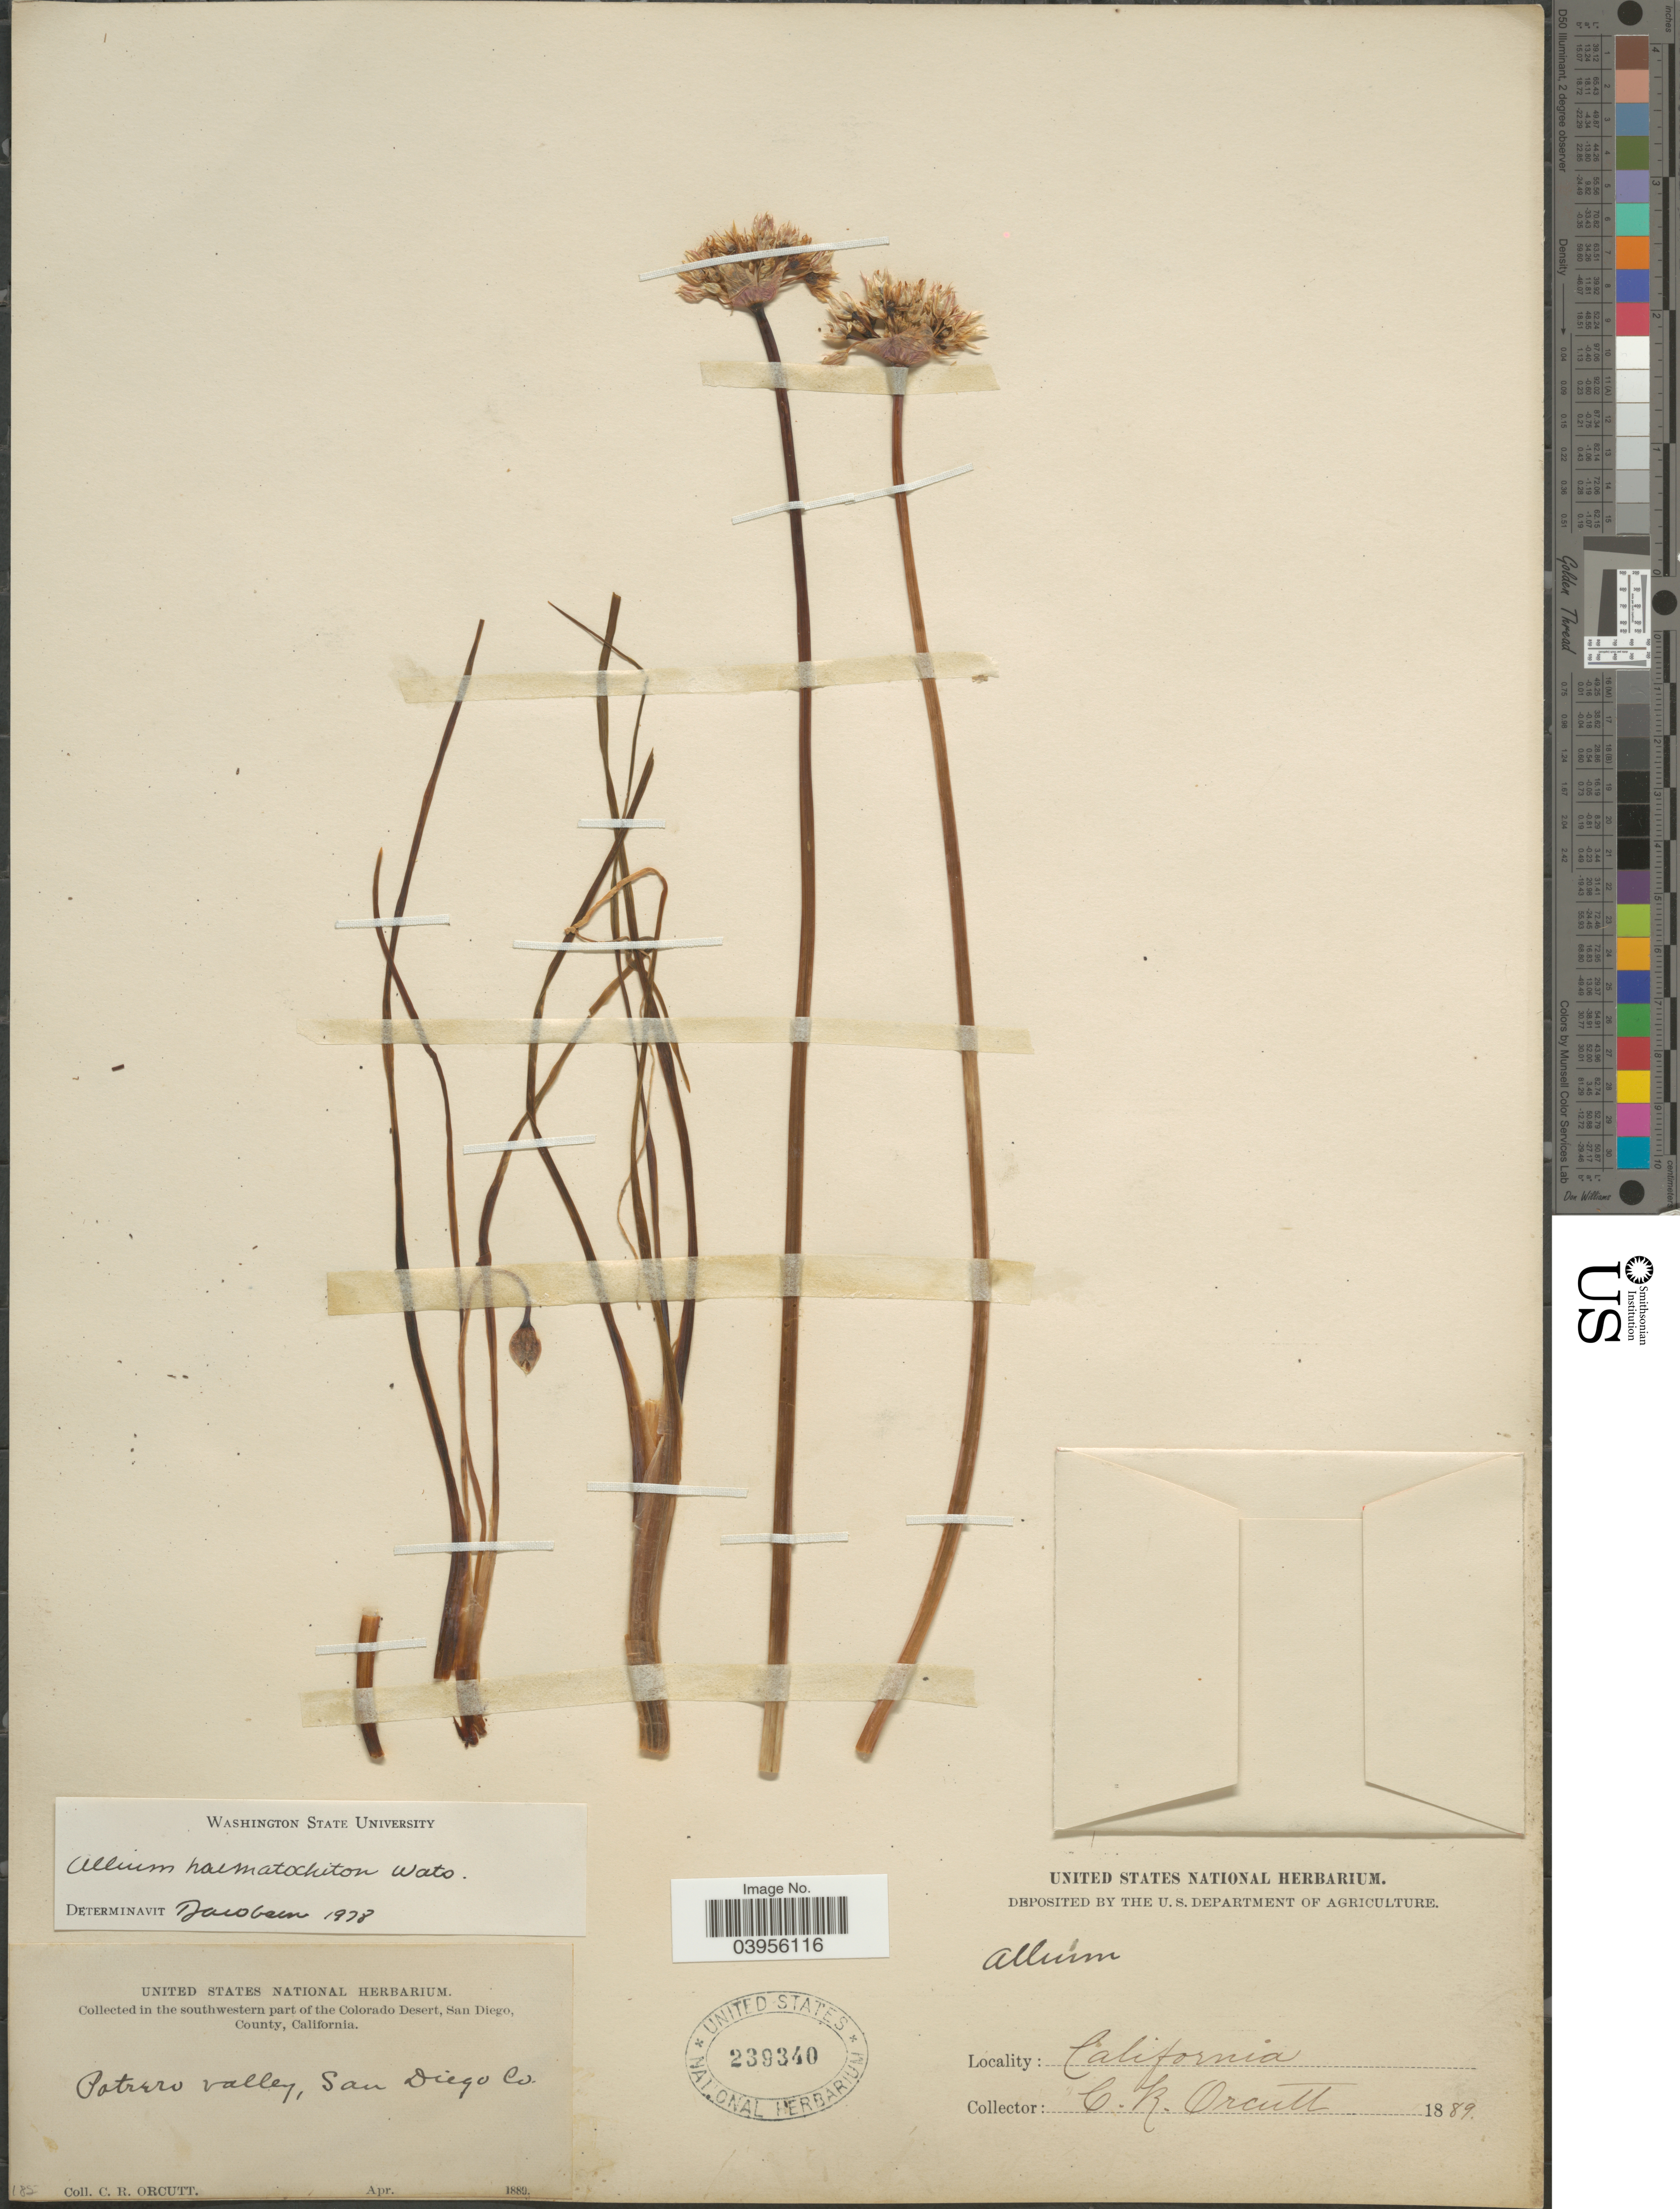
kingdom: Plantae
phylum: Tracheophyta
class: Liliopsida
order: Asparagales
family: Amaryllidaceae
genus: Allium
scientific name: Allium haematochiton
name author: S. Watson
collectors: C. R. Orcutt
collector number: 185?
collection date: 1889-04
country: United States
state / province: California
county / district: San Diego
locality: In the southwestern part of the Colorado Desert, San Diego, County.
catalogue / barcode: US 239340